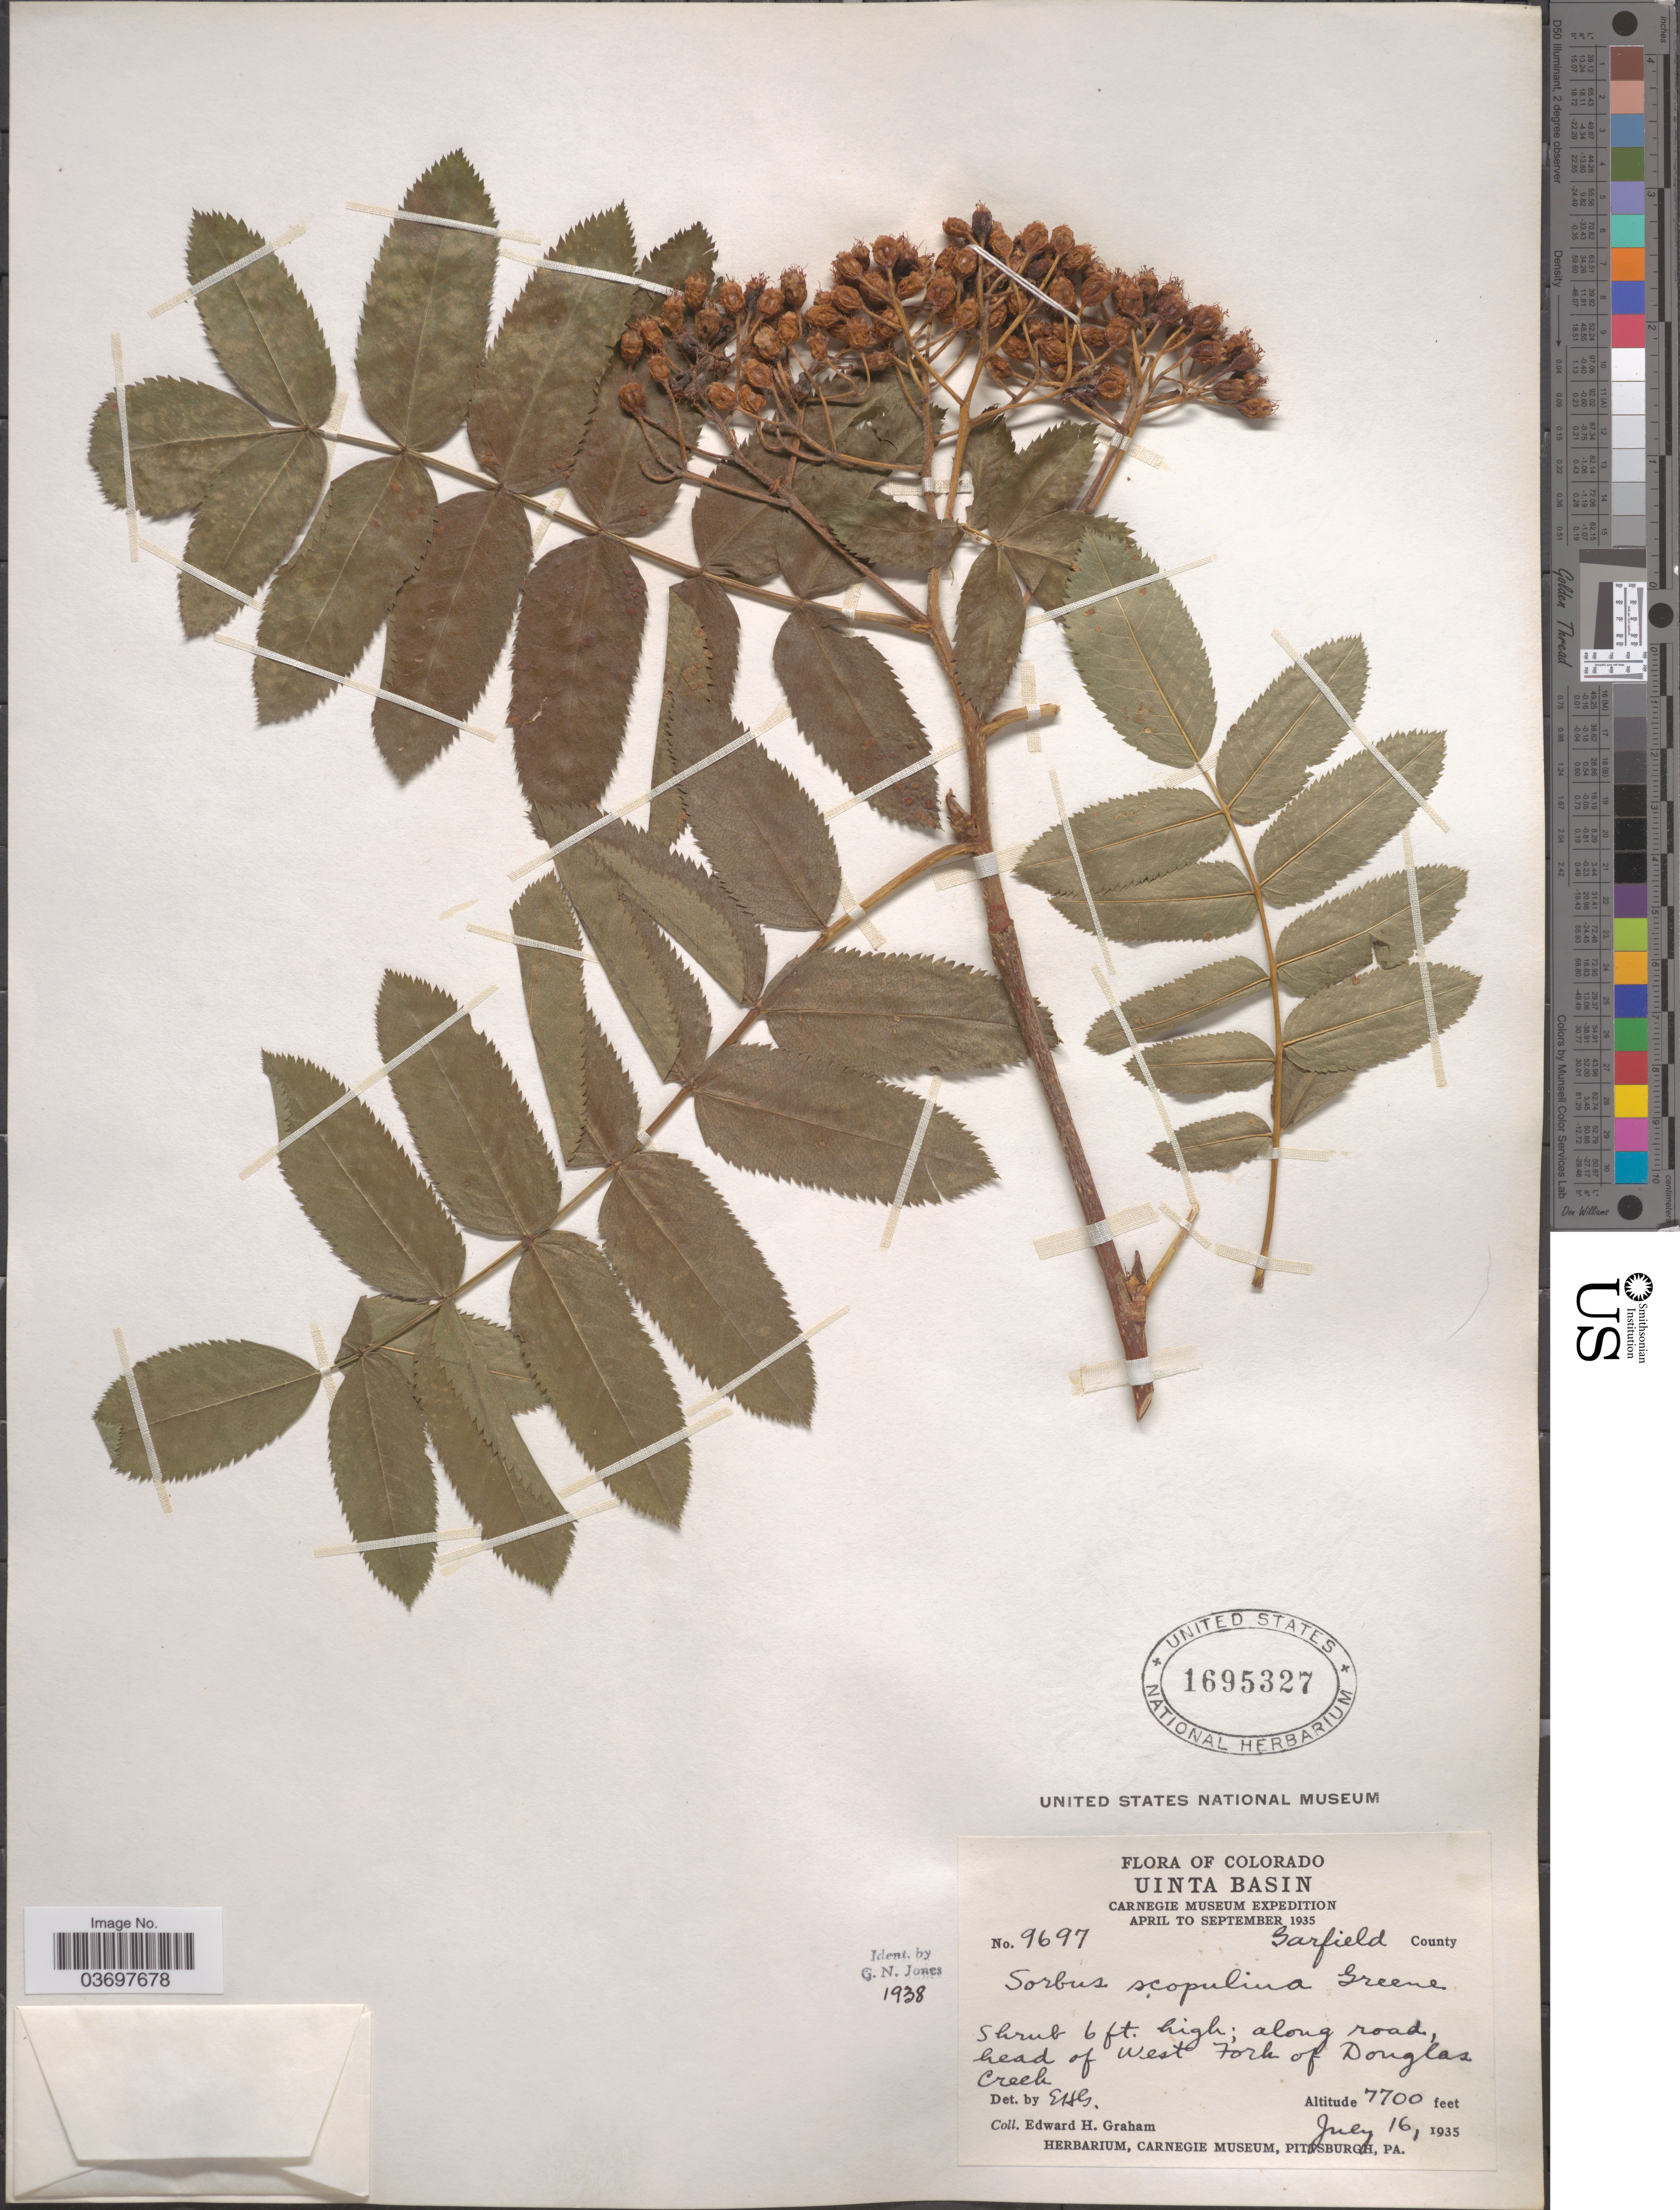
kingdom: Plantae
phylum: Tracheophyta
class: Magnoliopsida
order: Rosales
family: Rosaceae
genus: Sorbus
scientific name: Sorbus scopulina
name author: Greene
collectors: E. H. Graham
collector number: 9697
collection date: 1935-07-16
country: United States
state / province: Colorado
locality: Uinta Basin. Garfield County. Along road, head of West Fork of Douglas Creek.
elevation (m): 2347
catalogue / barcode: US 1695327